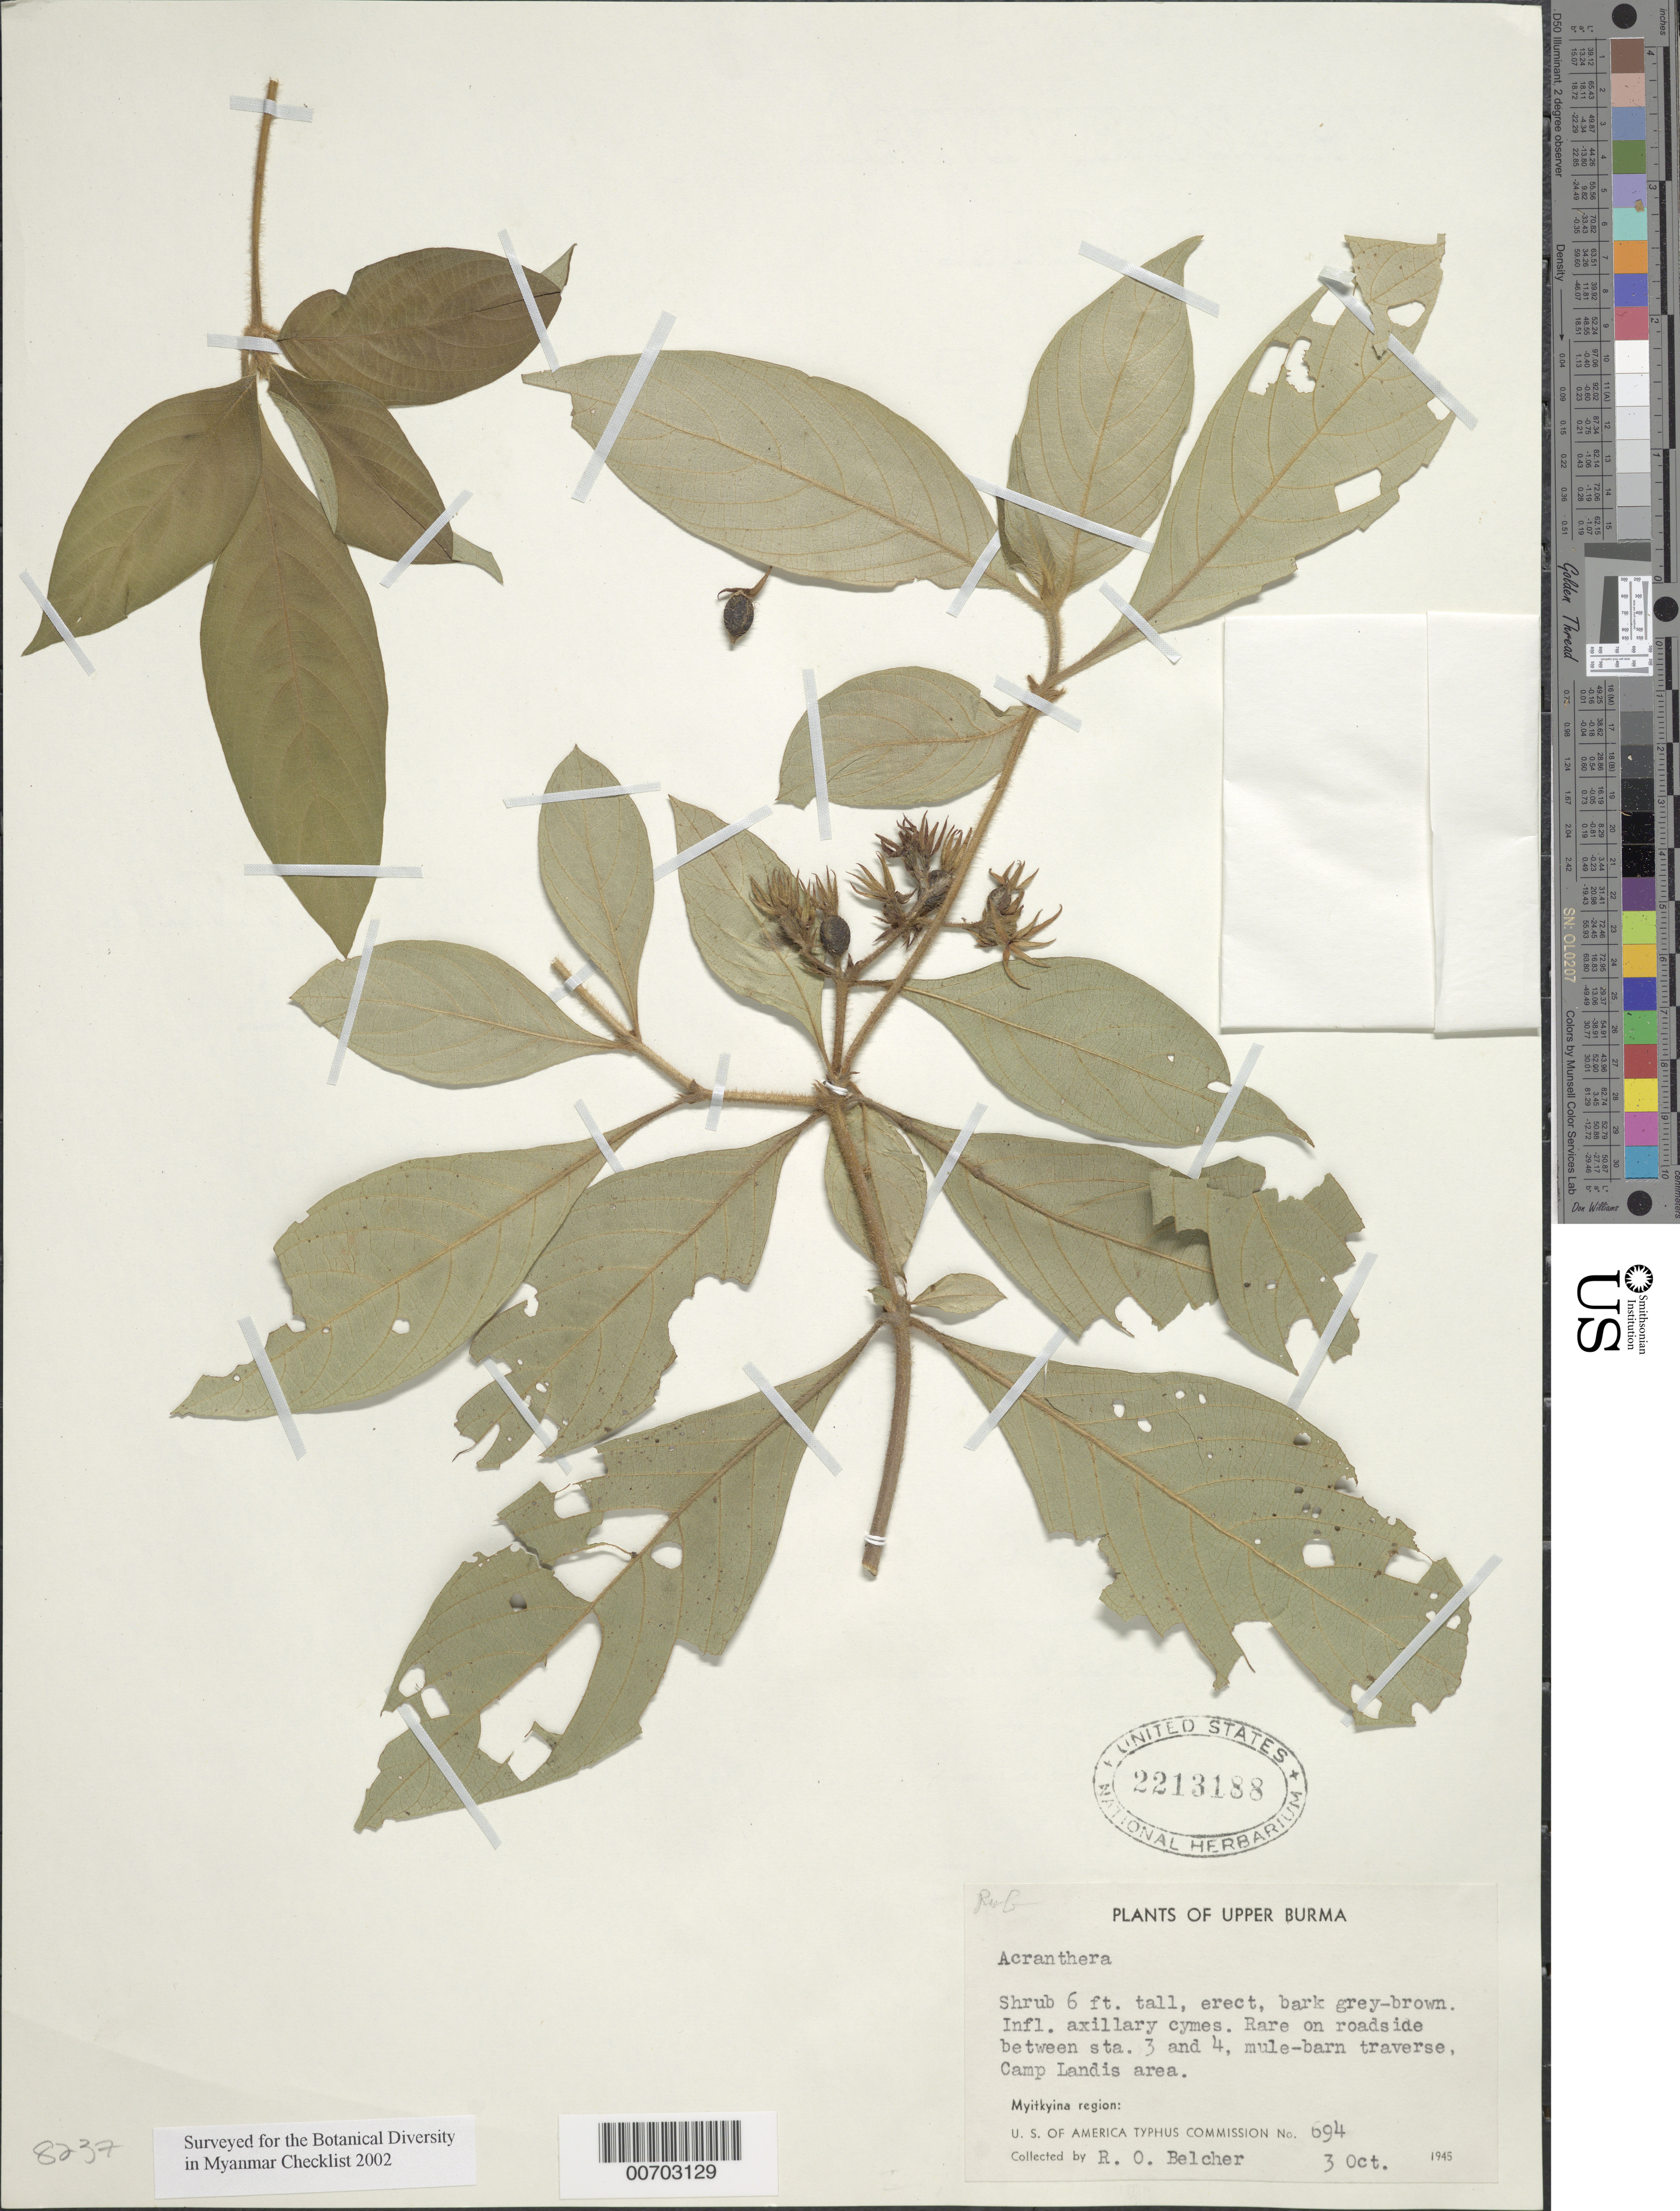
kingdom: Plantae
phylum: Tracheophyta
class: Magnoliopsida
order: Gentianales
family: Rubiaceae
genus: Acranthera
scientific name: Acranthera sp.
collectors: R. Belcher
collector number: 694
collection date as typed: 03 Oct 1945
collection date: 1945-10-03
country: Myanmar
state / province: Kachin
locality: Myitkyina, Camp Landis area, Sta. 3-4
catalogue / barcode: US 2213188